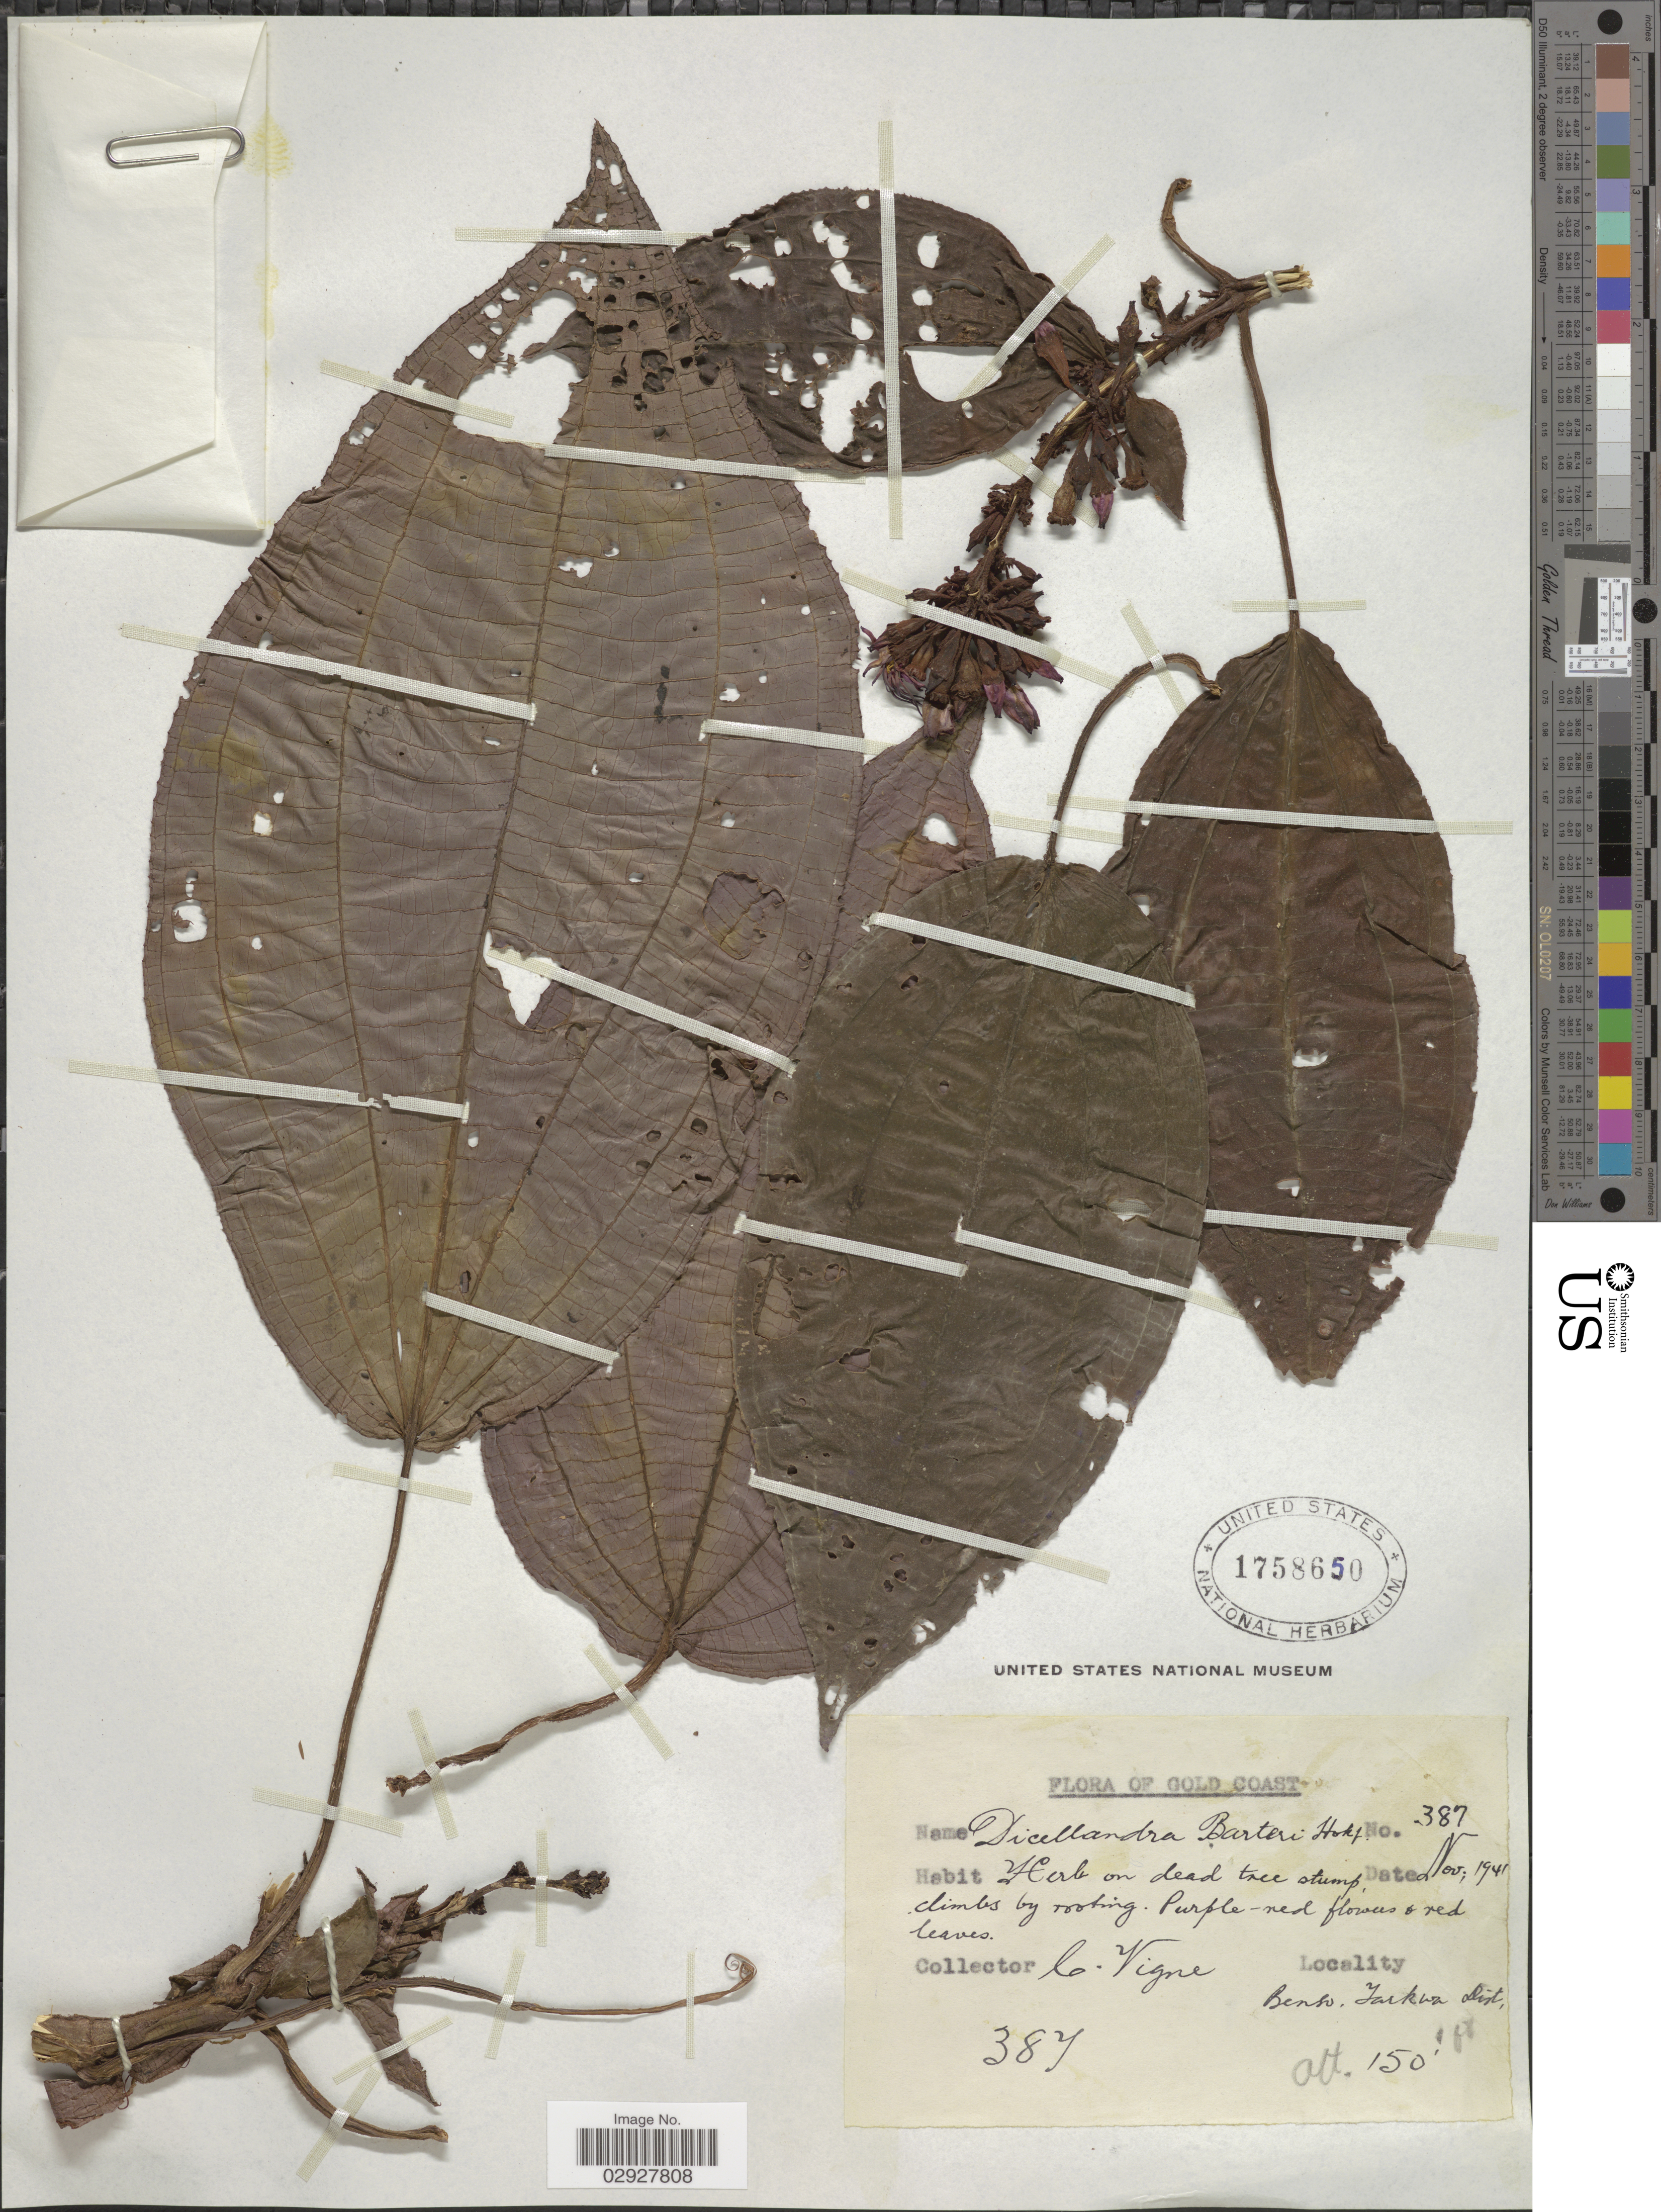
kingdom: Plantae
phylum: Tracheophyta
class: Magnoliopsida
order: Myrtales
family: Melastomataceae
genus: Dicellandra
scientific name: Dicellandra barteri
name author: Hook. f.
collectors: C. Vigne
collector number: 387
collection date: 1941-11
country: Ghana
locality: Gold Coast. Bento, Tarkwa dist.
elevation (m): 46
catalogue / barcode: US 1758650